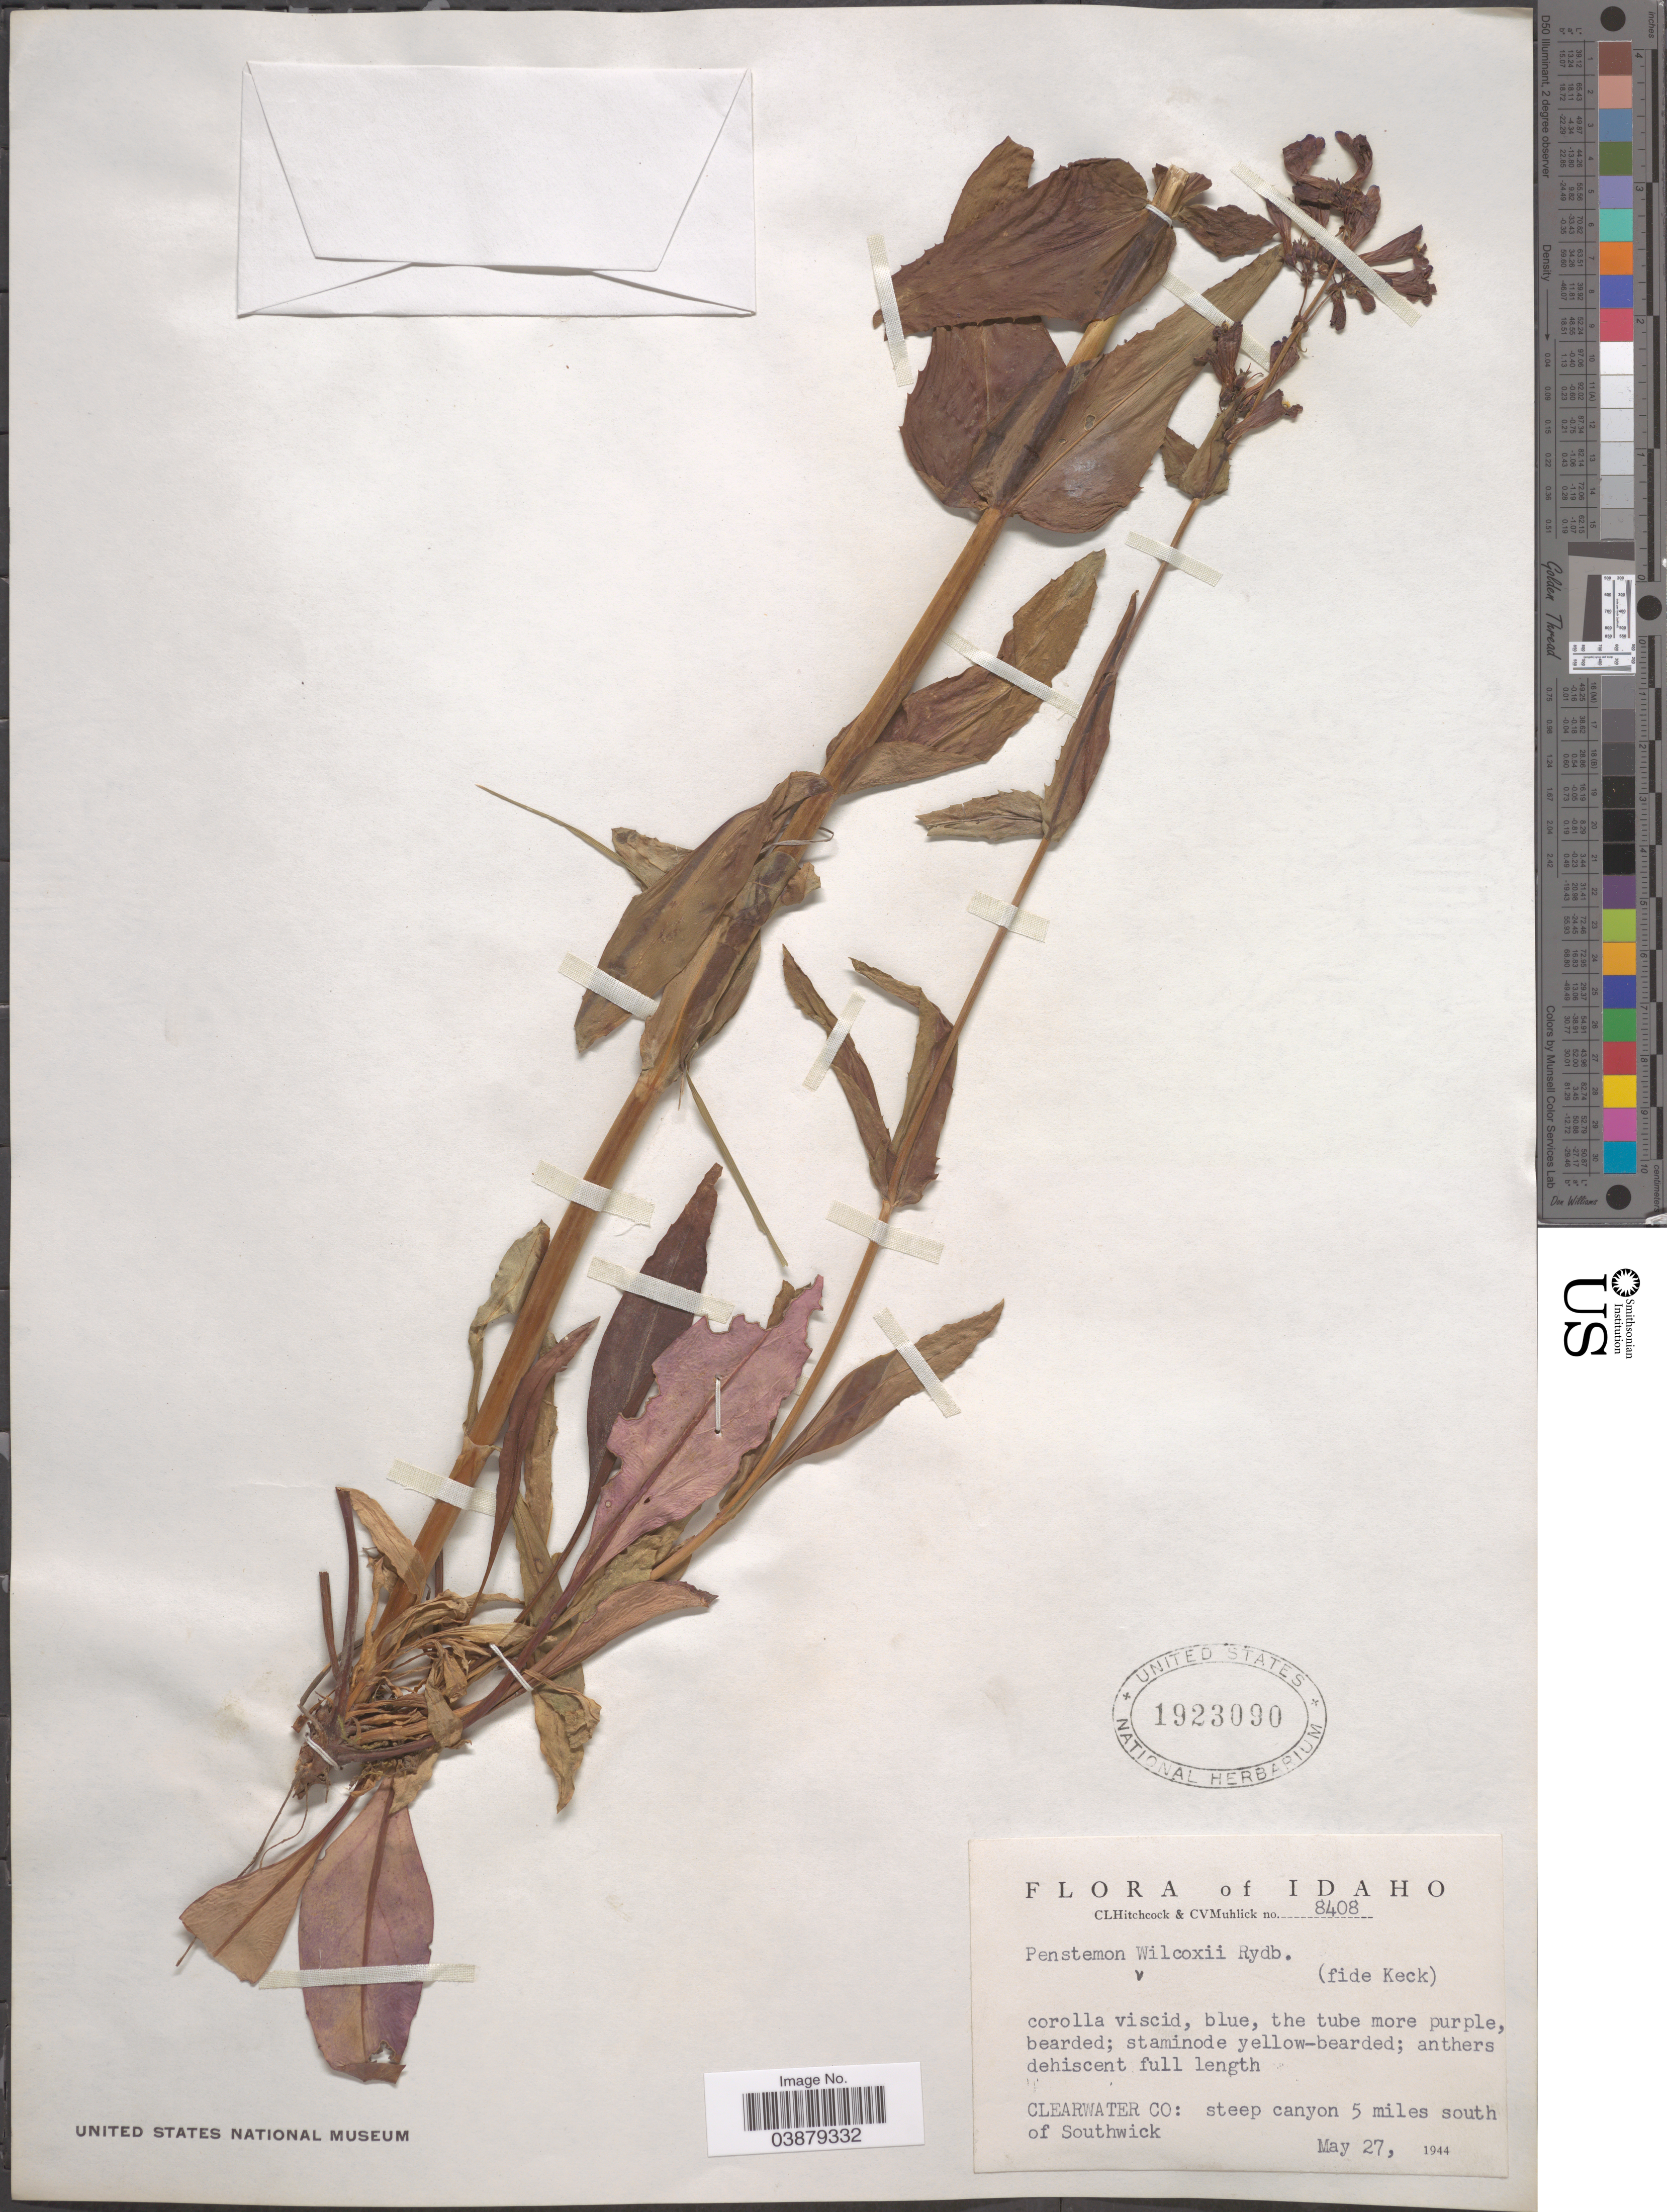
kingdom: Plantae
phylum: Tracheophyta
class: Magnoliopsida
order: Lamiales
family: Plantaginaceae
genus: Penstemon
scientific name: Penstemon wilcoxii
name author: Rydb.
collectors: C. L. Hitchcock & C. V. Muhlick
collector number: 8408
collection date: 1944-05-27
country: United States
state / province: Idaho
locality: Clearwater Co: steep canyon 5 miles south of Southwick.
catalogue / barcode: US 1923090